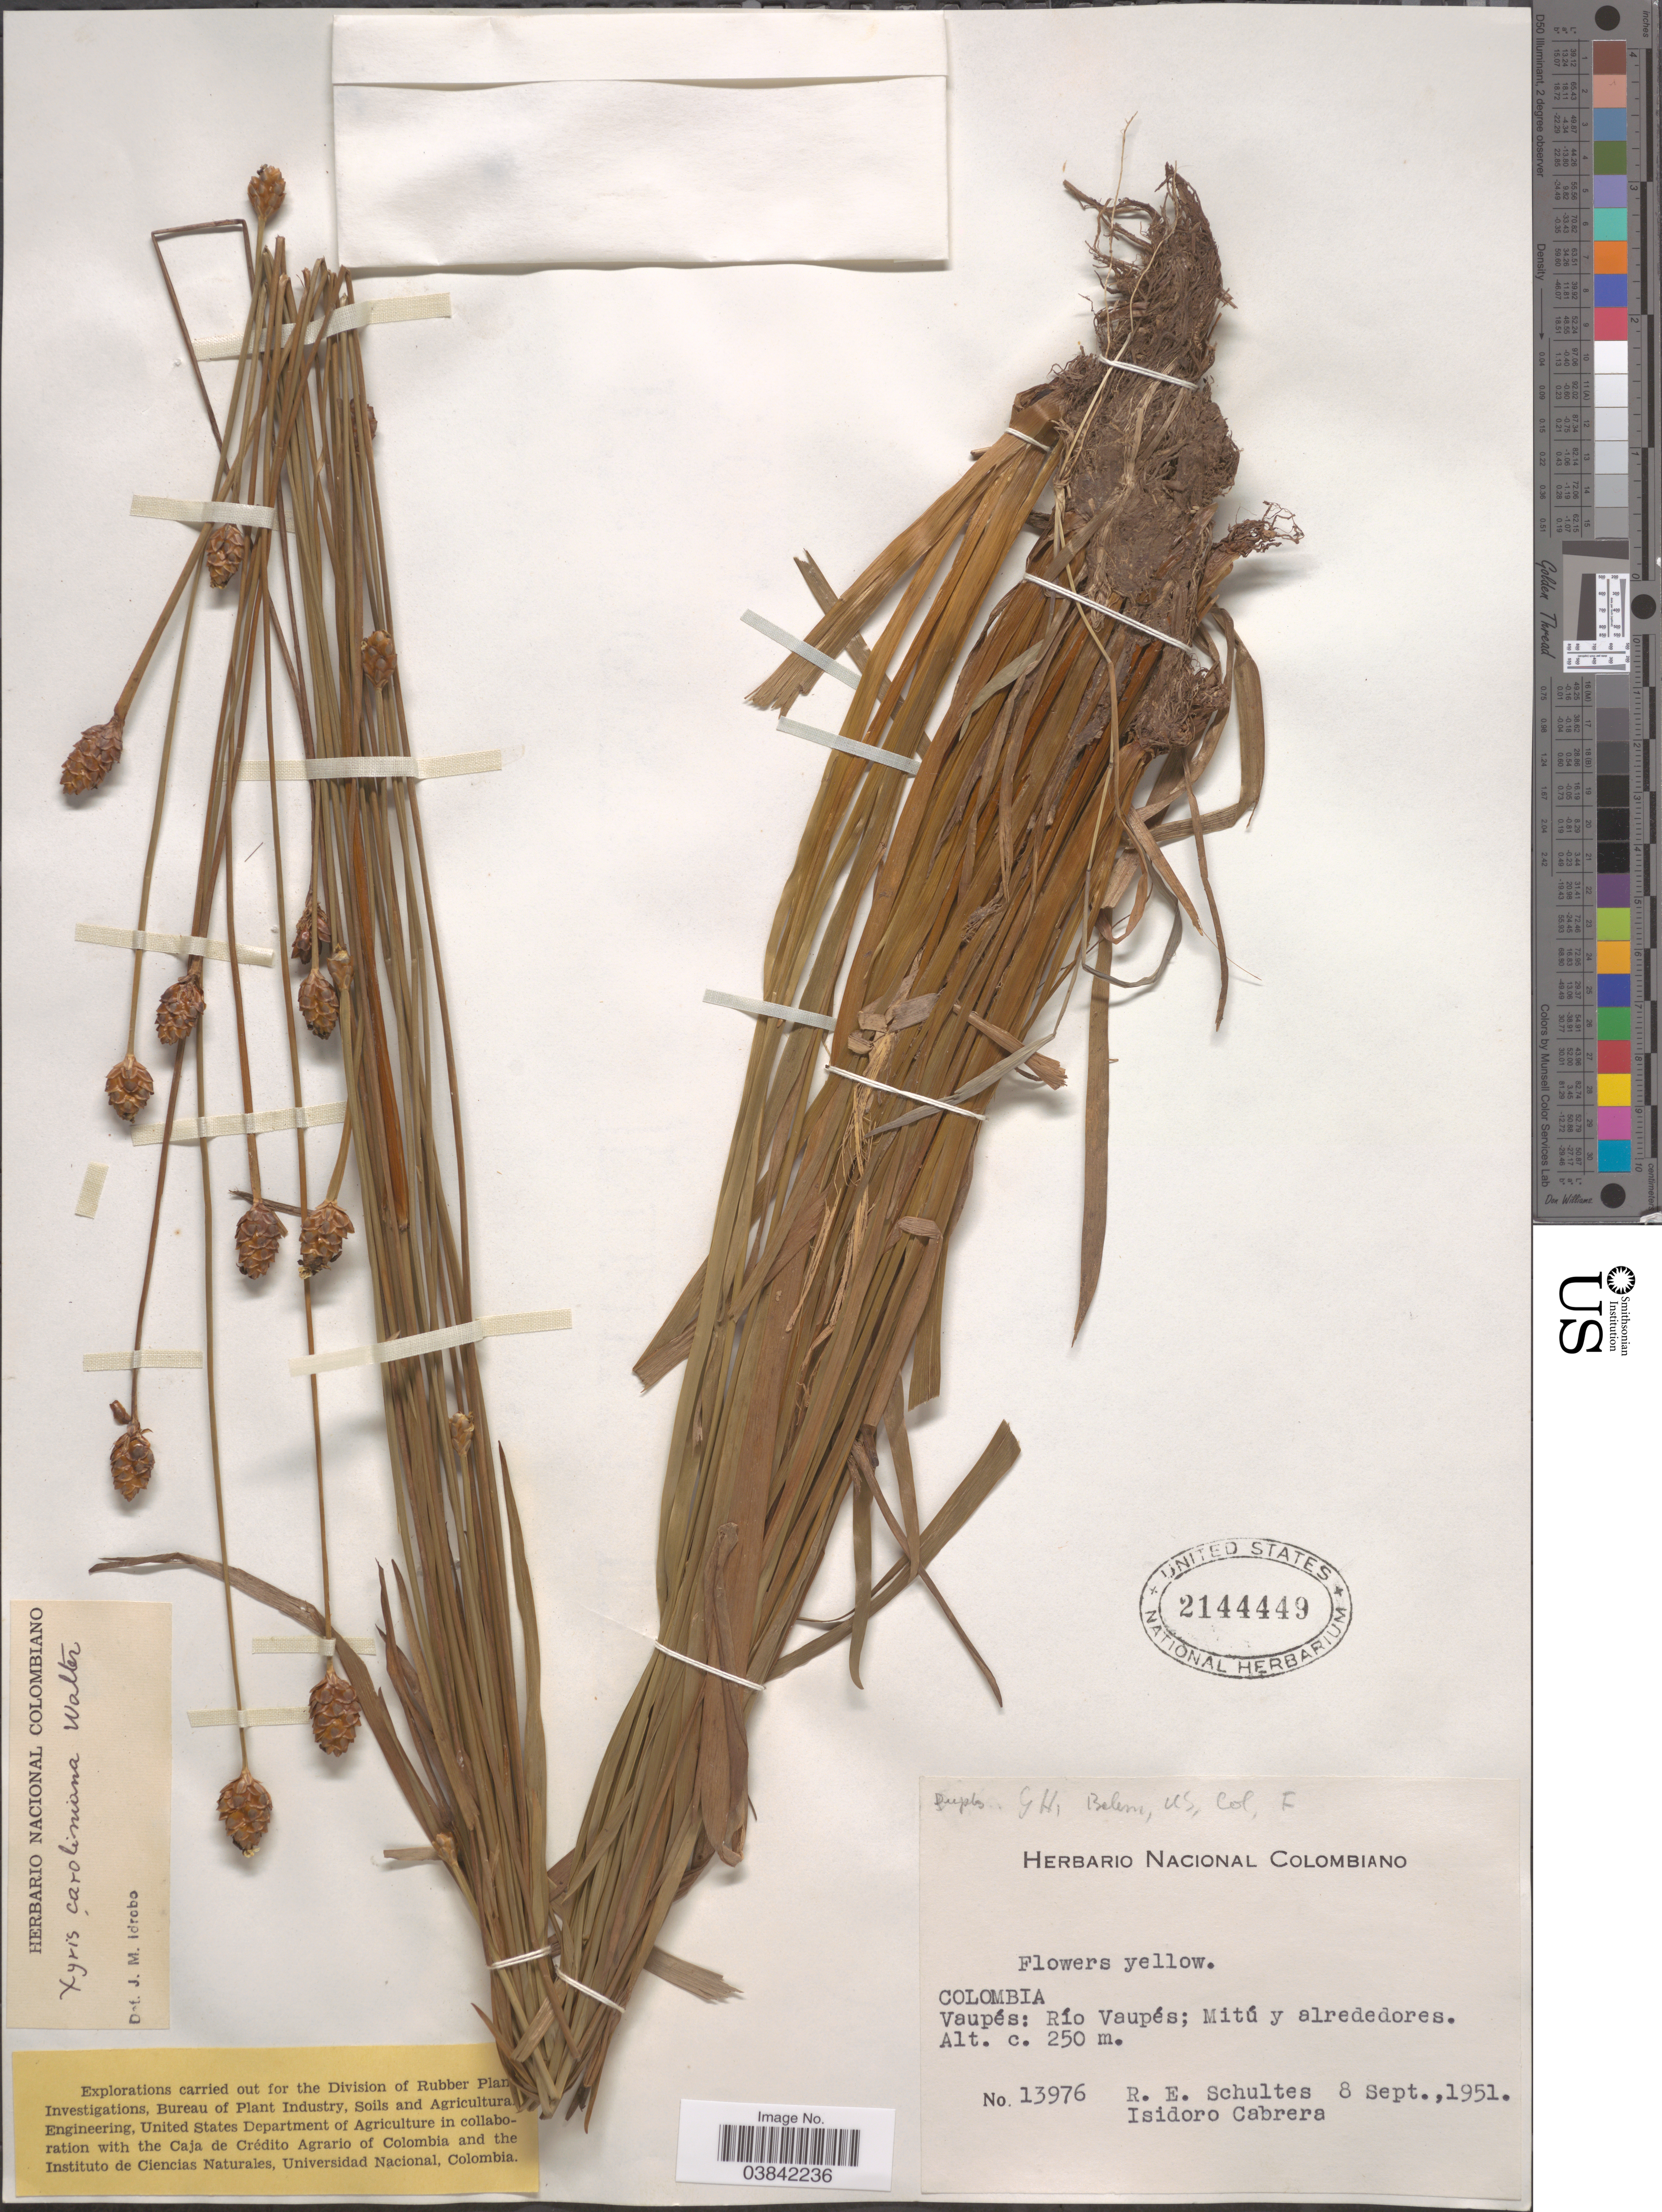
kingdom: Plantae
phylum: Tracheophyta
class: Liliopsida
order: Poales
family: Xyridaceae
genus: Xyris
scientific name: Xyris jupicai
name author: Rich.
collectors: R. E. Schultes & I. Cabrera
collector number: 13976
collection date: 1951-09-08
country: Colombia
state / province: Vaupés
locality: Río Vaupés; Mitú y alrededores.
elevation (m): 250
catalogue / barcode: US 2144449